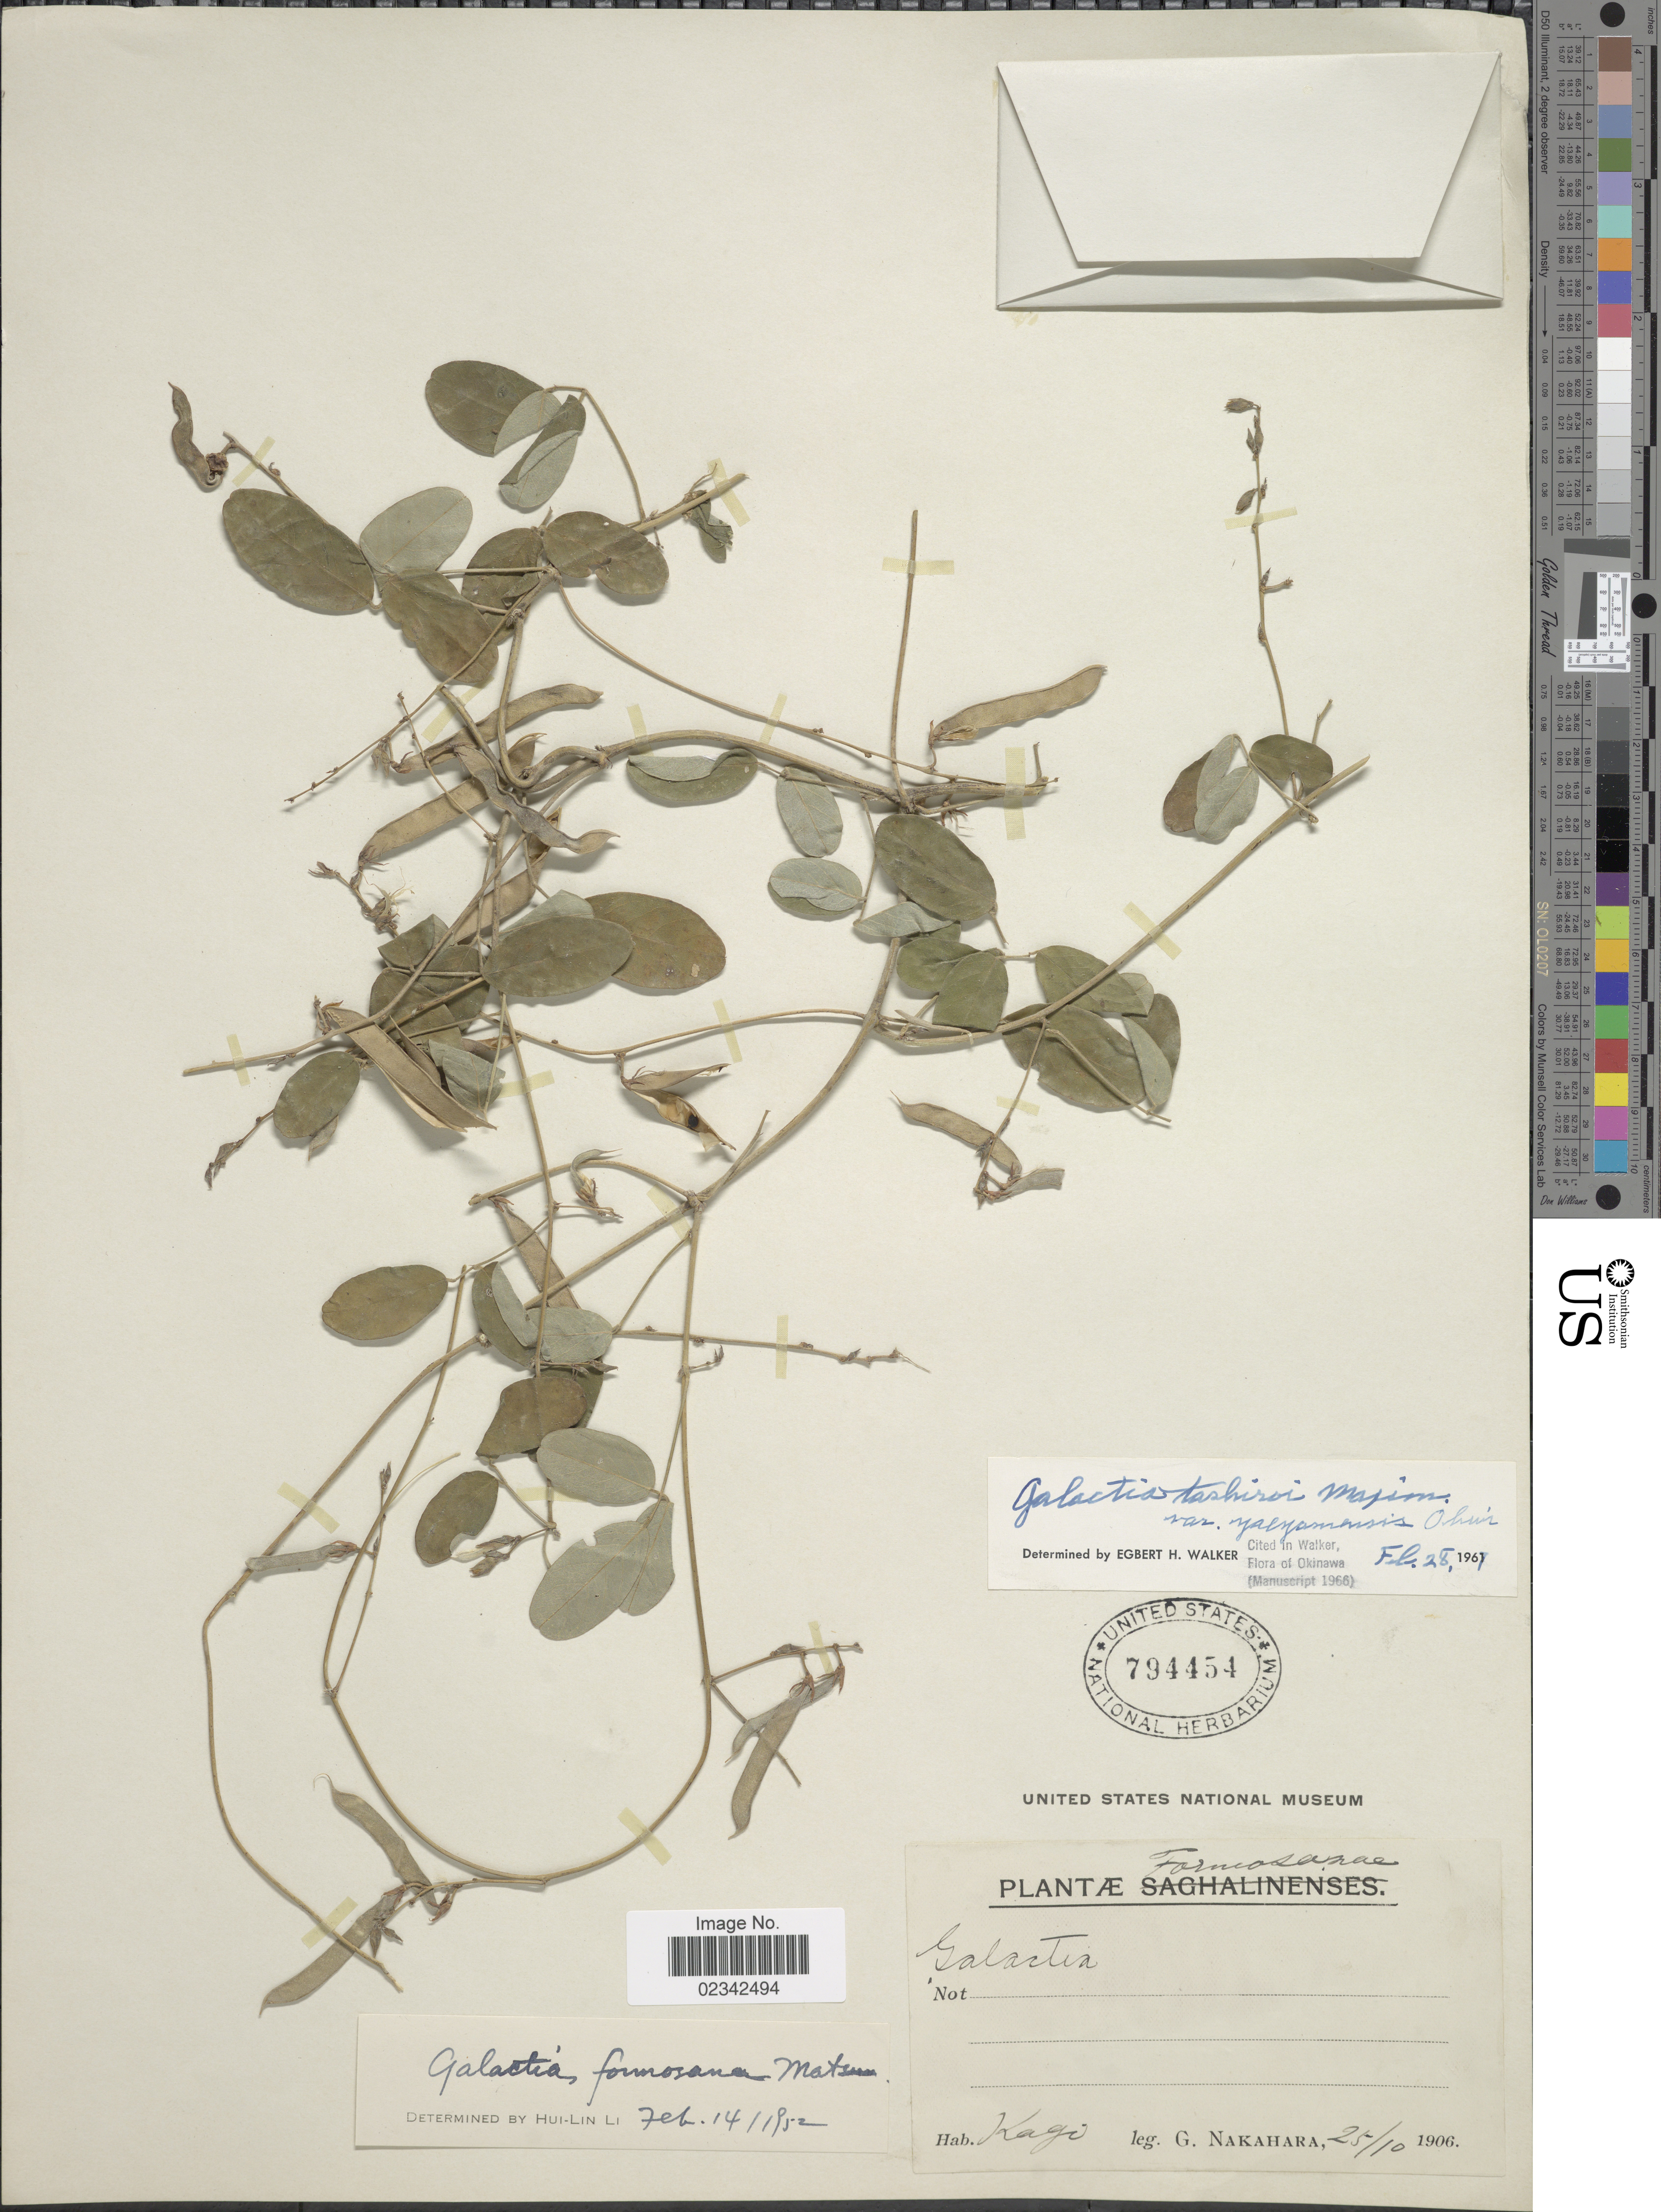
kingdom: Plantae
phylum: Tracheophyta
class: Magnoliopsida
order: Fabales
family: Fabaceae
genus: Galactia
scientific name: Galactia tashiroi var. yaeyamensis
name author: Ohwi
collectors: G. Nakahara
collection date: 1906-10-25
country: Taiwan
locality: Formosanae, Kagi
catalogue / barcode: US 794454